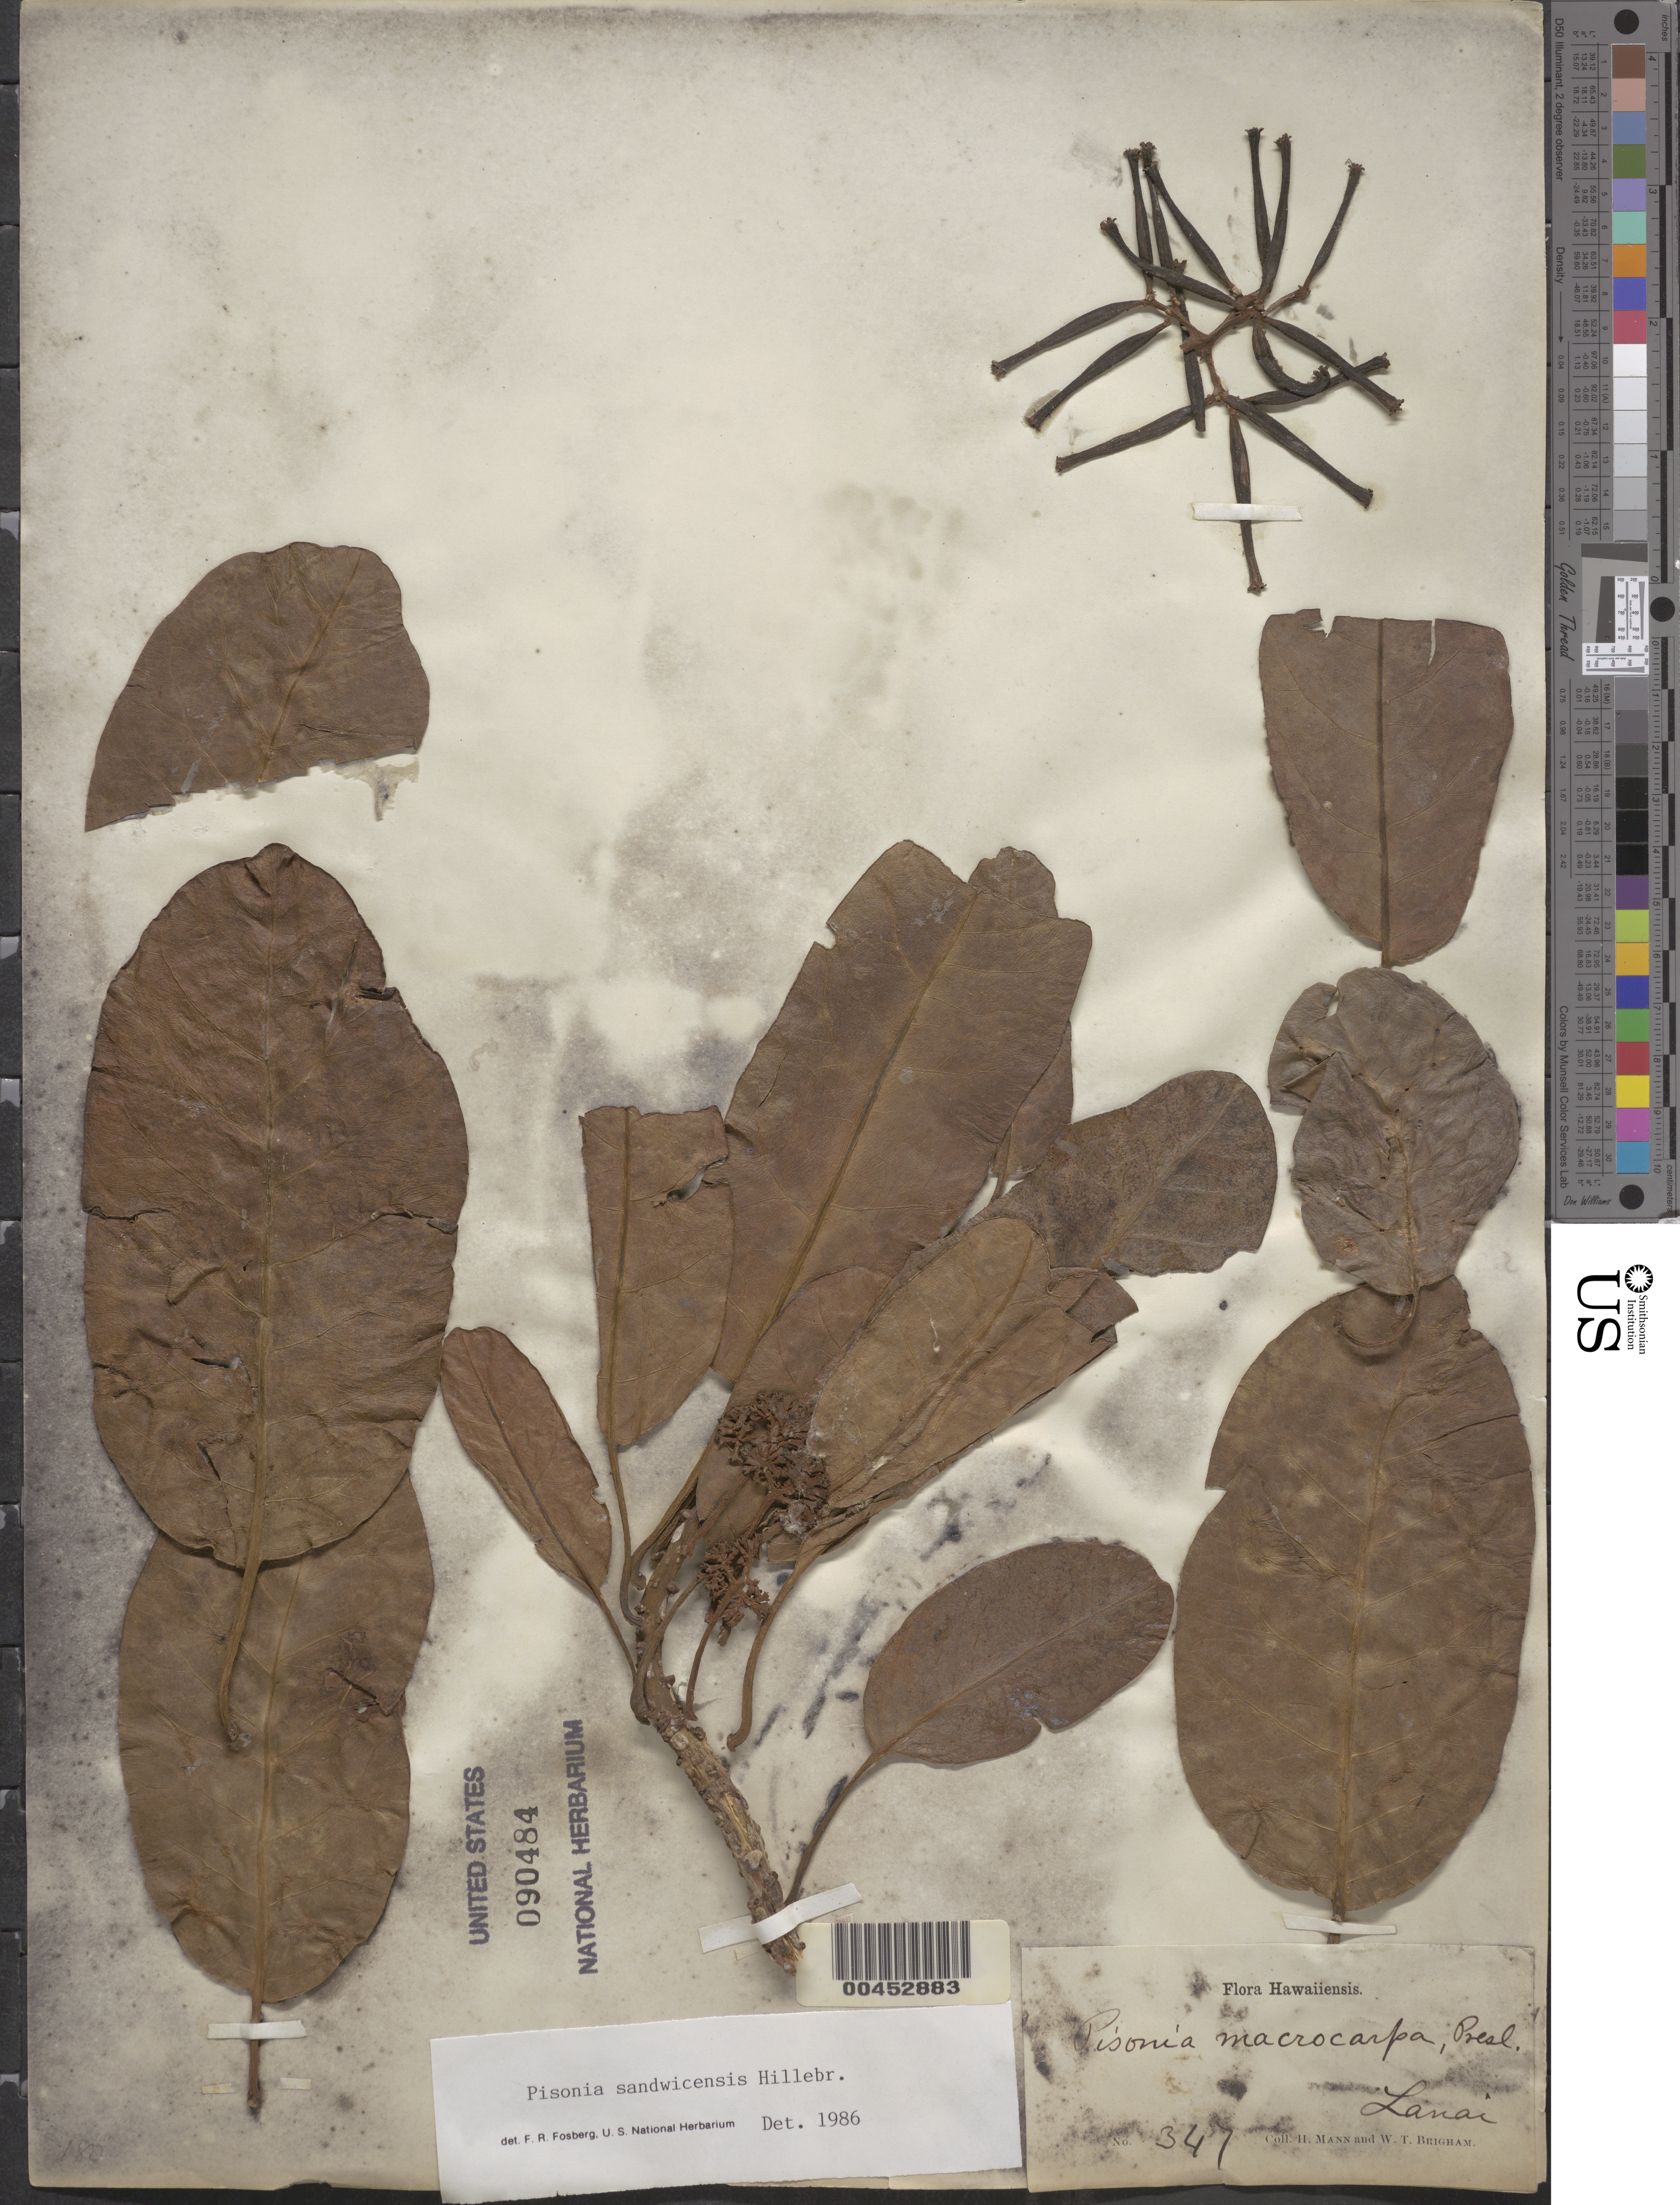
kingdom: Plantae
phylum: Tracheophyta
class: Magnoliopsida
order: Caryophyllales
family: Nyctaginaceae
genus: Rockia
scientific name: Rockia sandwicensis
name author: (Hillebr.) Heimerl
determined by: Wagner, W. L., (BOT), Smithsonian Institution - National Museum of Natural History (UNITED STATES)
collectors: H. Mann & W. T. Brigham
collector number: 347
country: United States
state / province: Hawaii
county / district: Maui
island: Lana'i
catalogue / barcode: US 90484